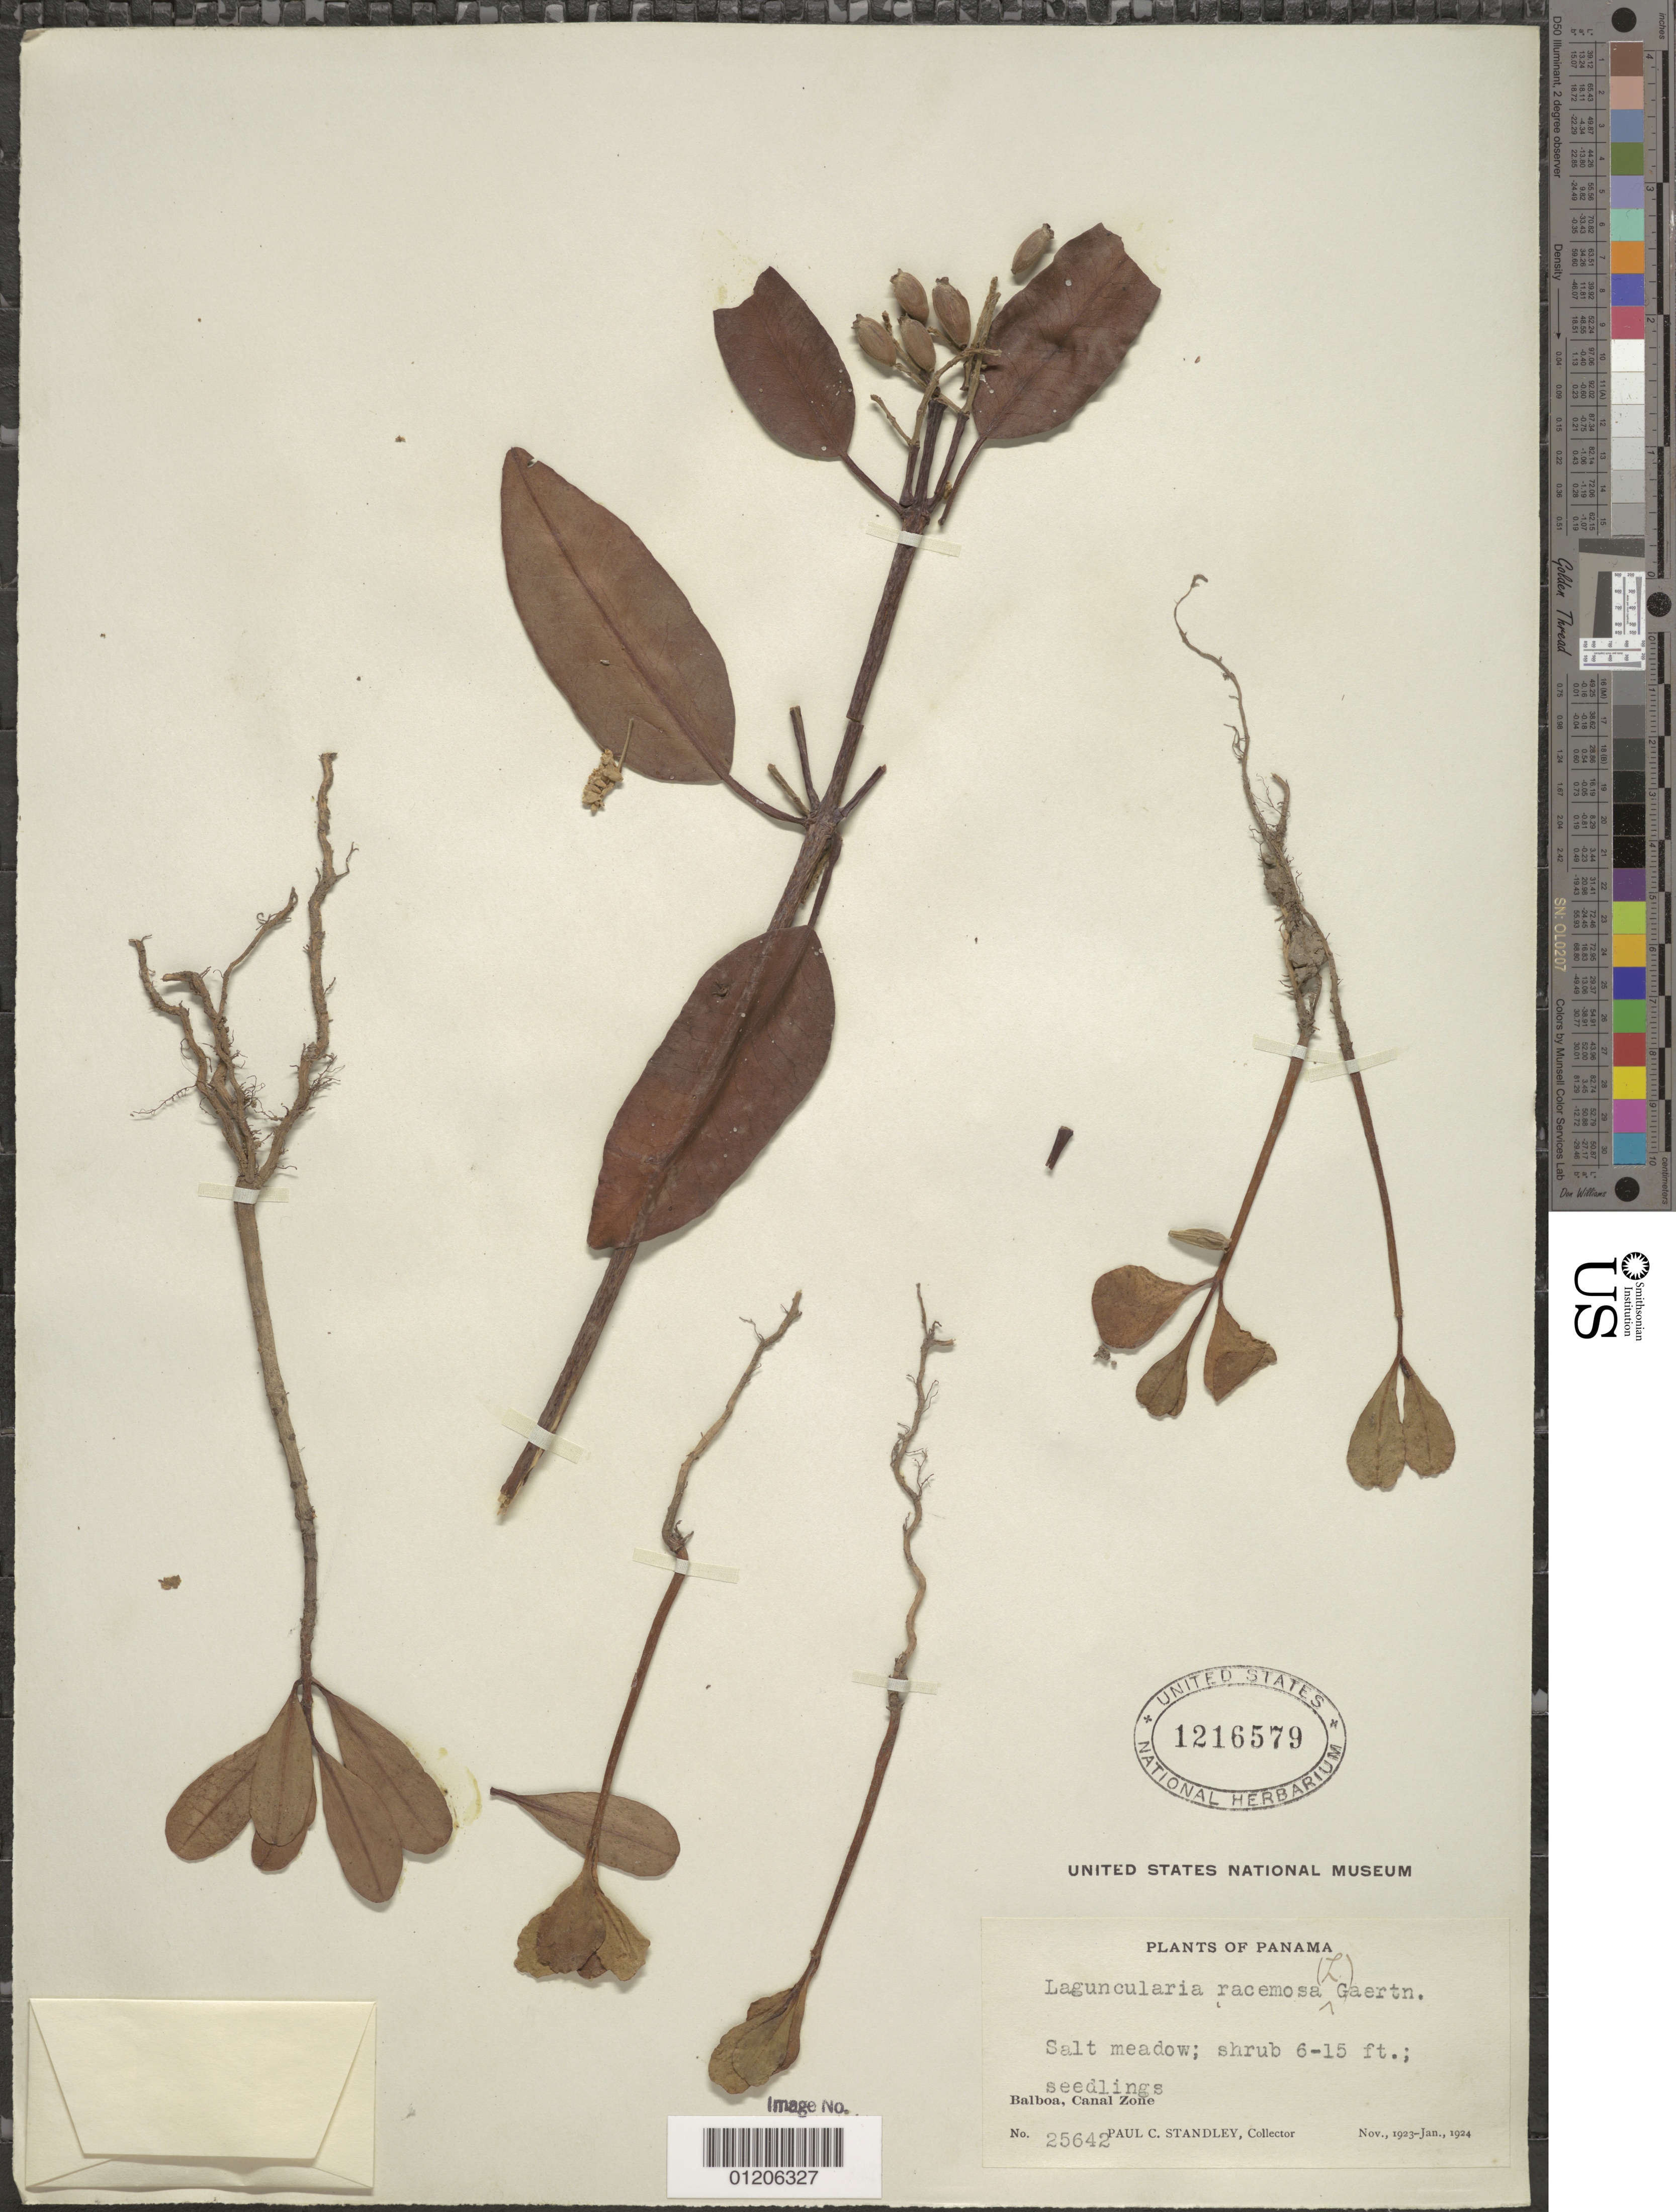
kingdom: Plantae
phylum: Tracheophyta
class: Magnoliopsida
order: Myrtales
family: Combretaceae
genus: Laguncularia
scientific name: Laguncularia racemosa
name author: (L.) C.F. Gaertn.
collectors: P. C. Standley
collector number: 25642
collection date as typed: Nov 1923 to -- Jan 1924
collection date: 1923-11/1924-01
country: Panama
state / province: Panamá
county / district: Canal Zone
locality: Balboa.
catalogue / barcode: US 1216579